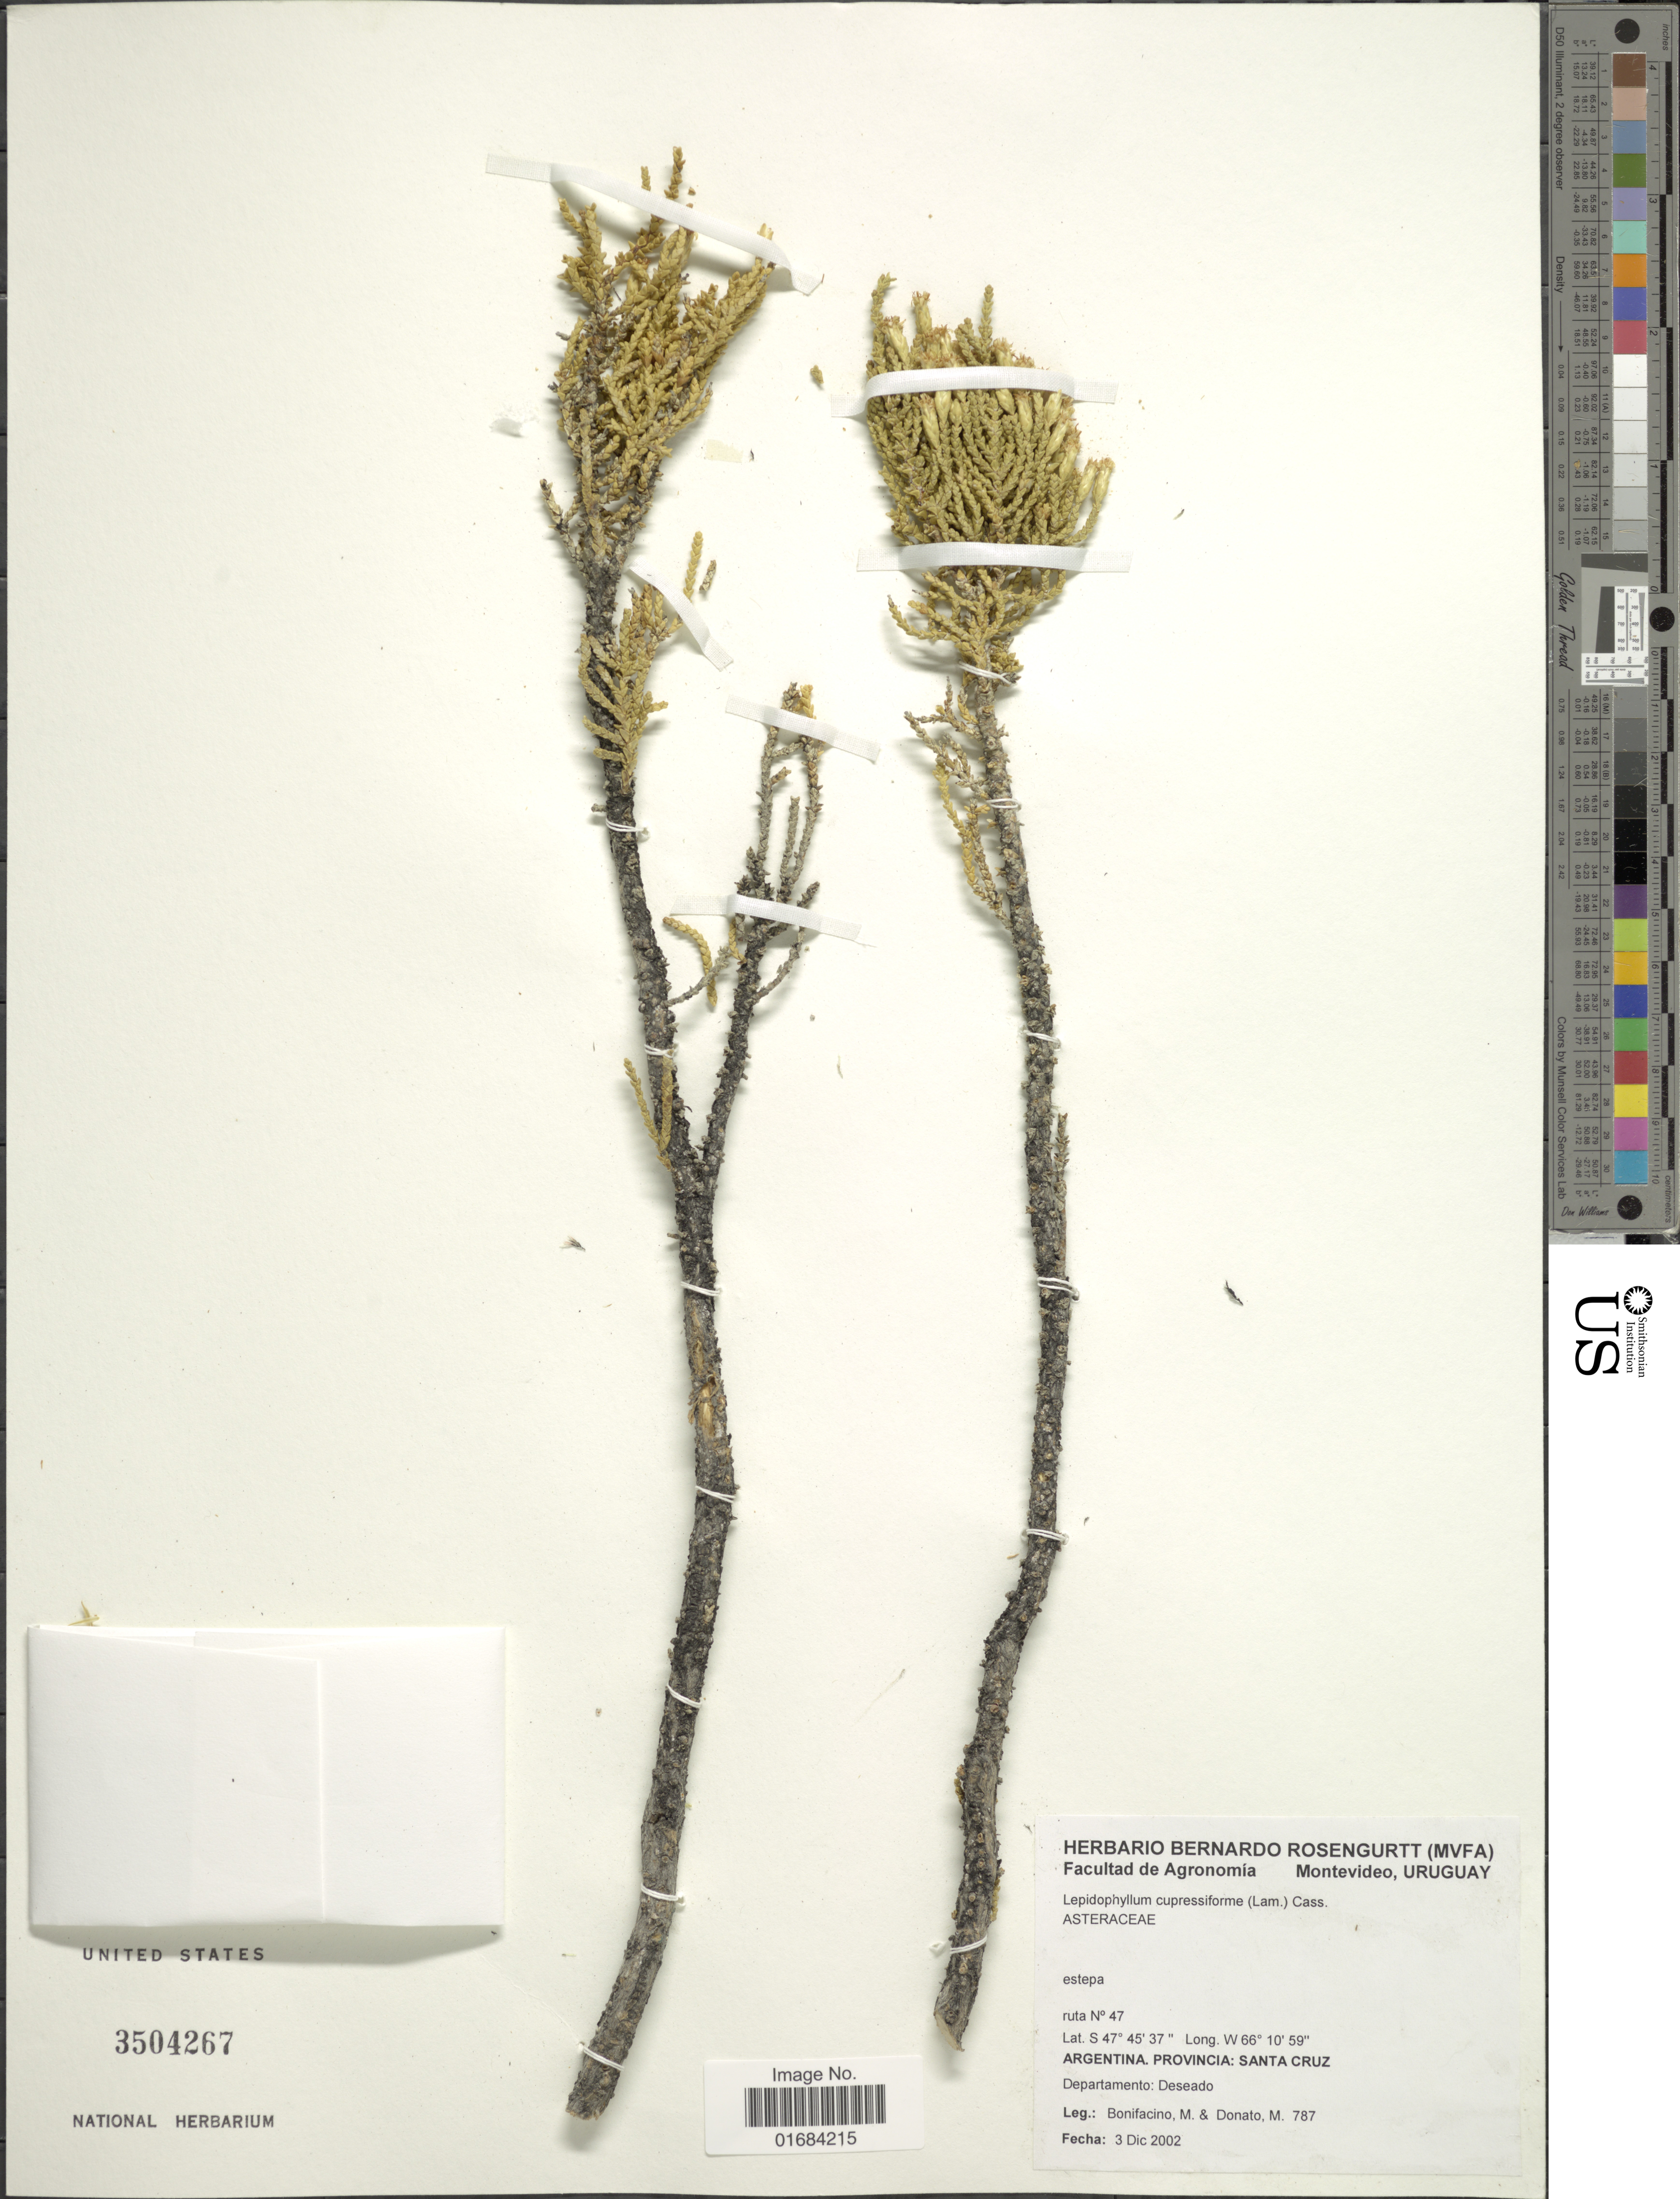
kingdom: Plantae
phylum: Tracheophyta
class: Magnoliopsida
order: Asterales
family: Asteraceae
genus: Lepidophyllum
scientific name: Lepidophyllum cupressiforme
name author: (Lam.) Cass.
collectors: M. Bonifacino & M. Donato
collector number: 0787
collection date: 2002-12-03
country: Argentina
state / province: Santa Cruz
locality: Departamento: Deseado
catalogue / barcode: US 3504267